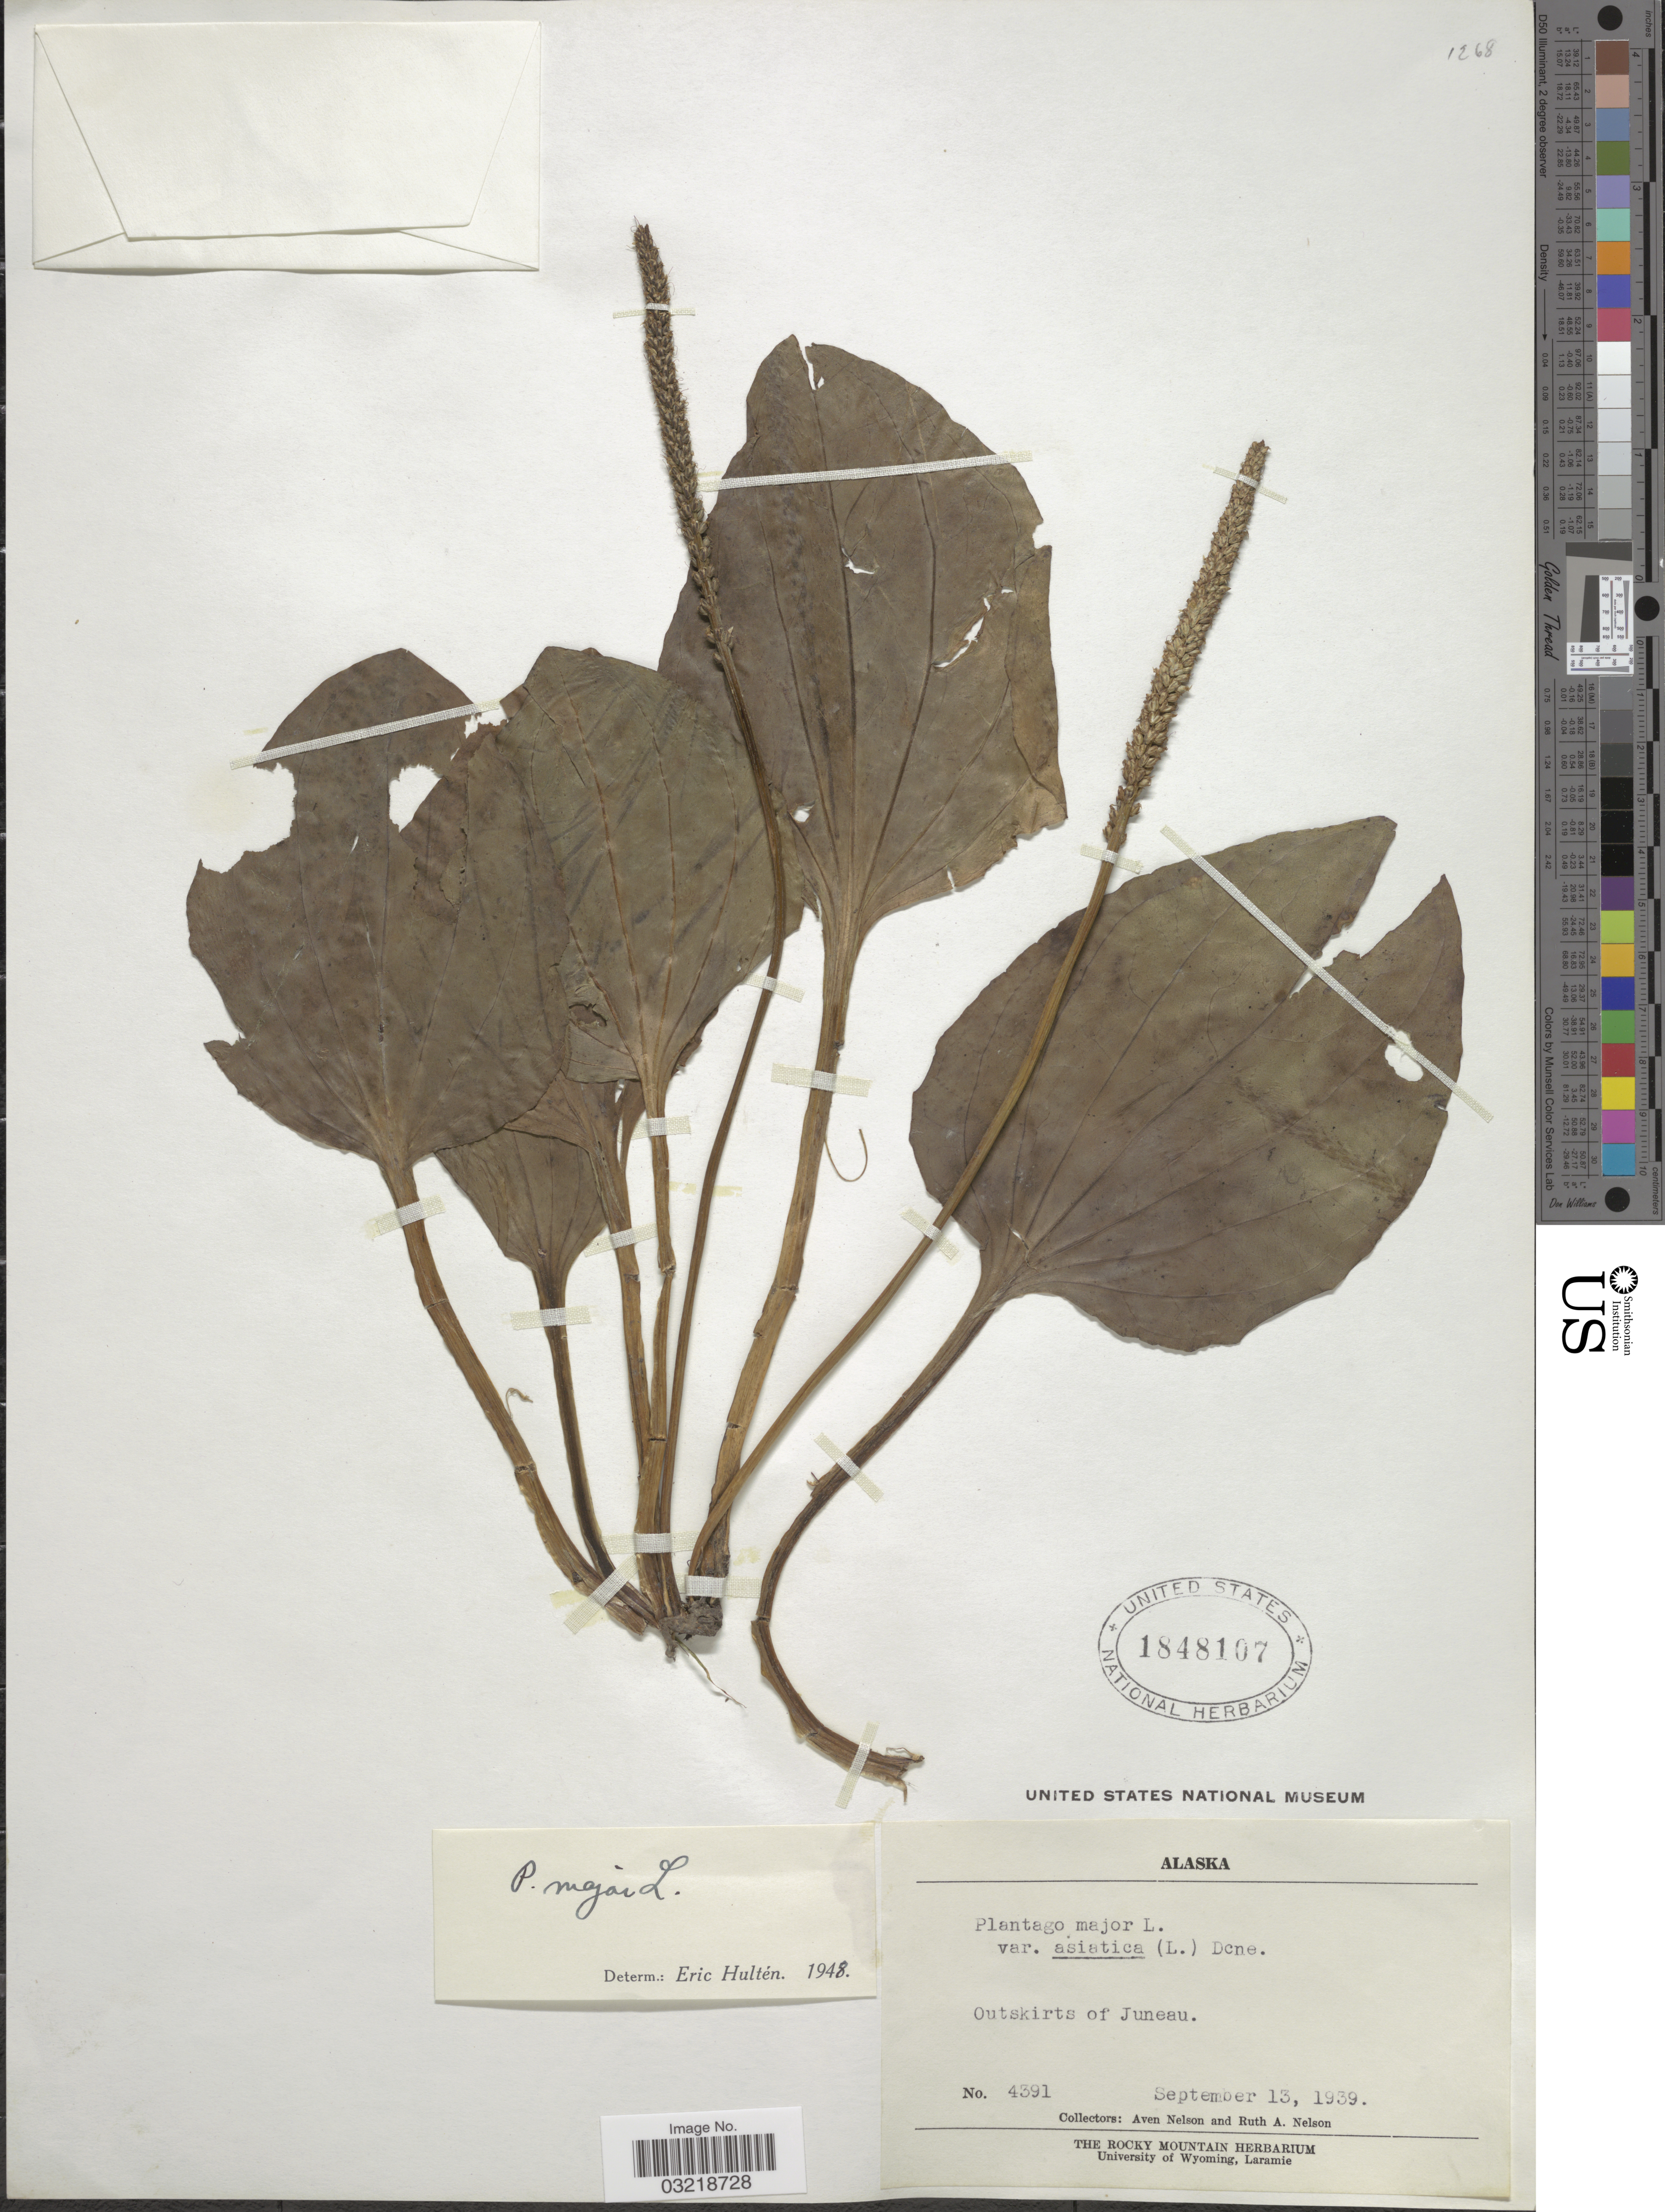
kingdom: Plantae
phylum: Tracheophyta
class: Magnoliopsida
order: Lamiales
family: Plantaginaceae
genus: Plantago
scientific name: Plantago major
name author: L.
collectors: A. Nelson & R. A. Nelson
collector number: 4391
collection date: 1939-09-13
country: United States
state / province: Alaska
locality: Outskirts of Juneau.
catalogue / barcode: US 1848107